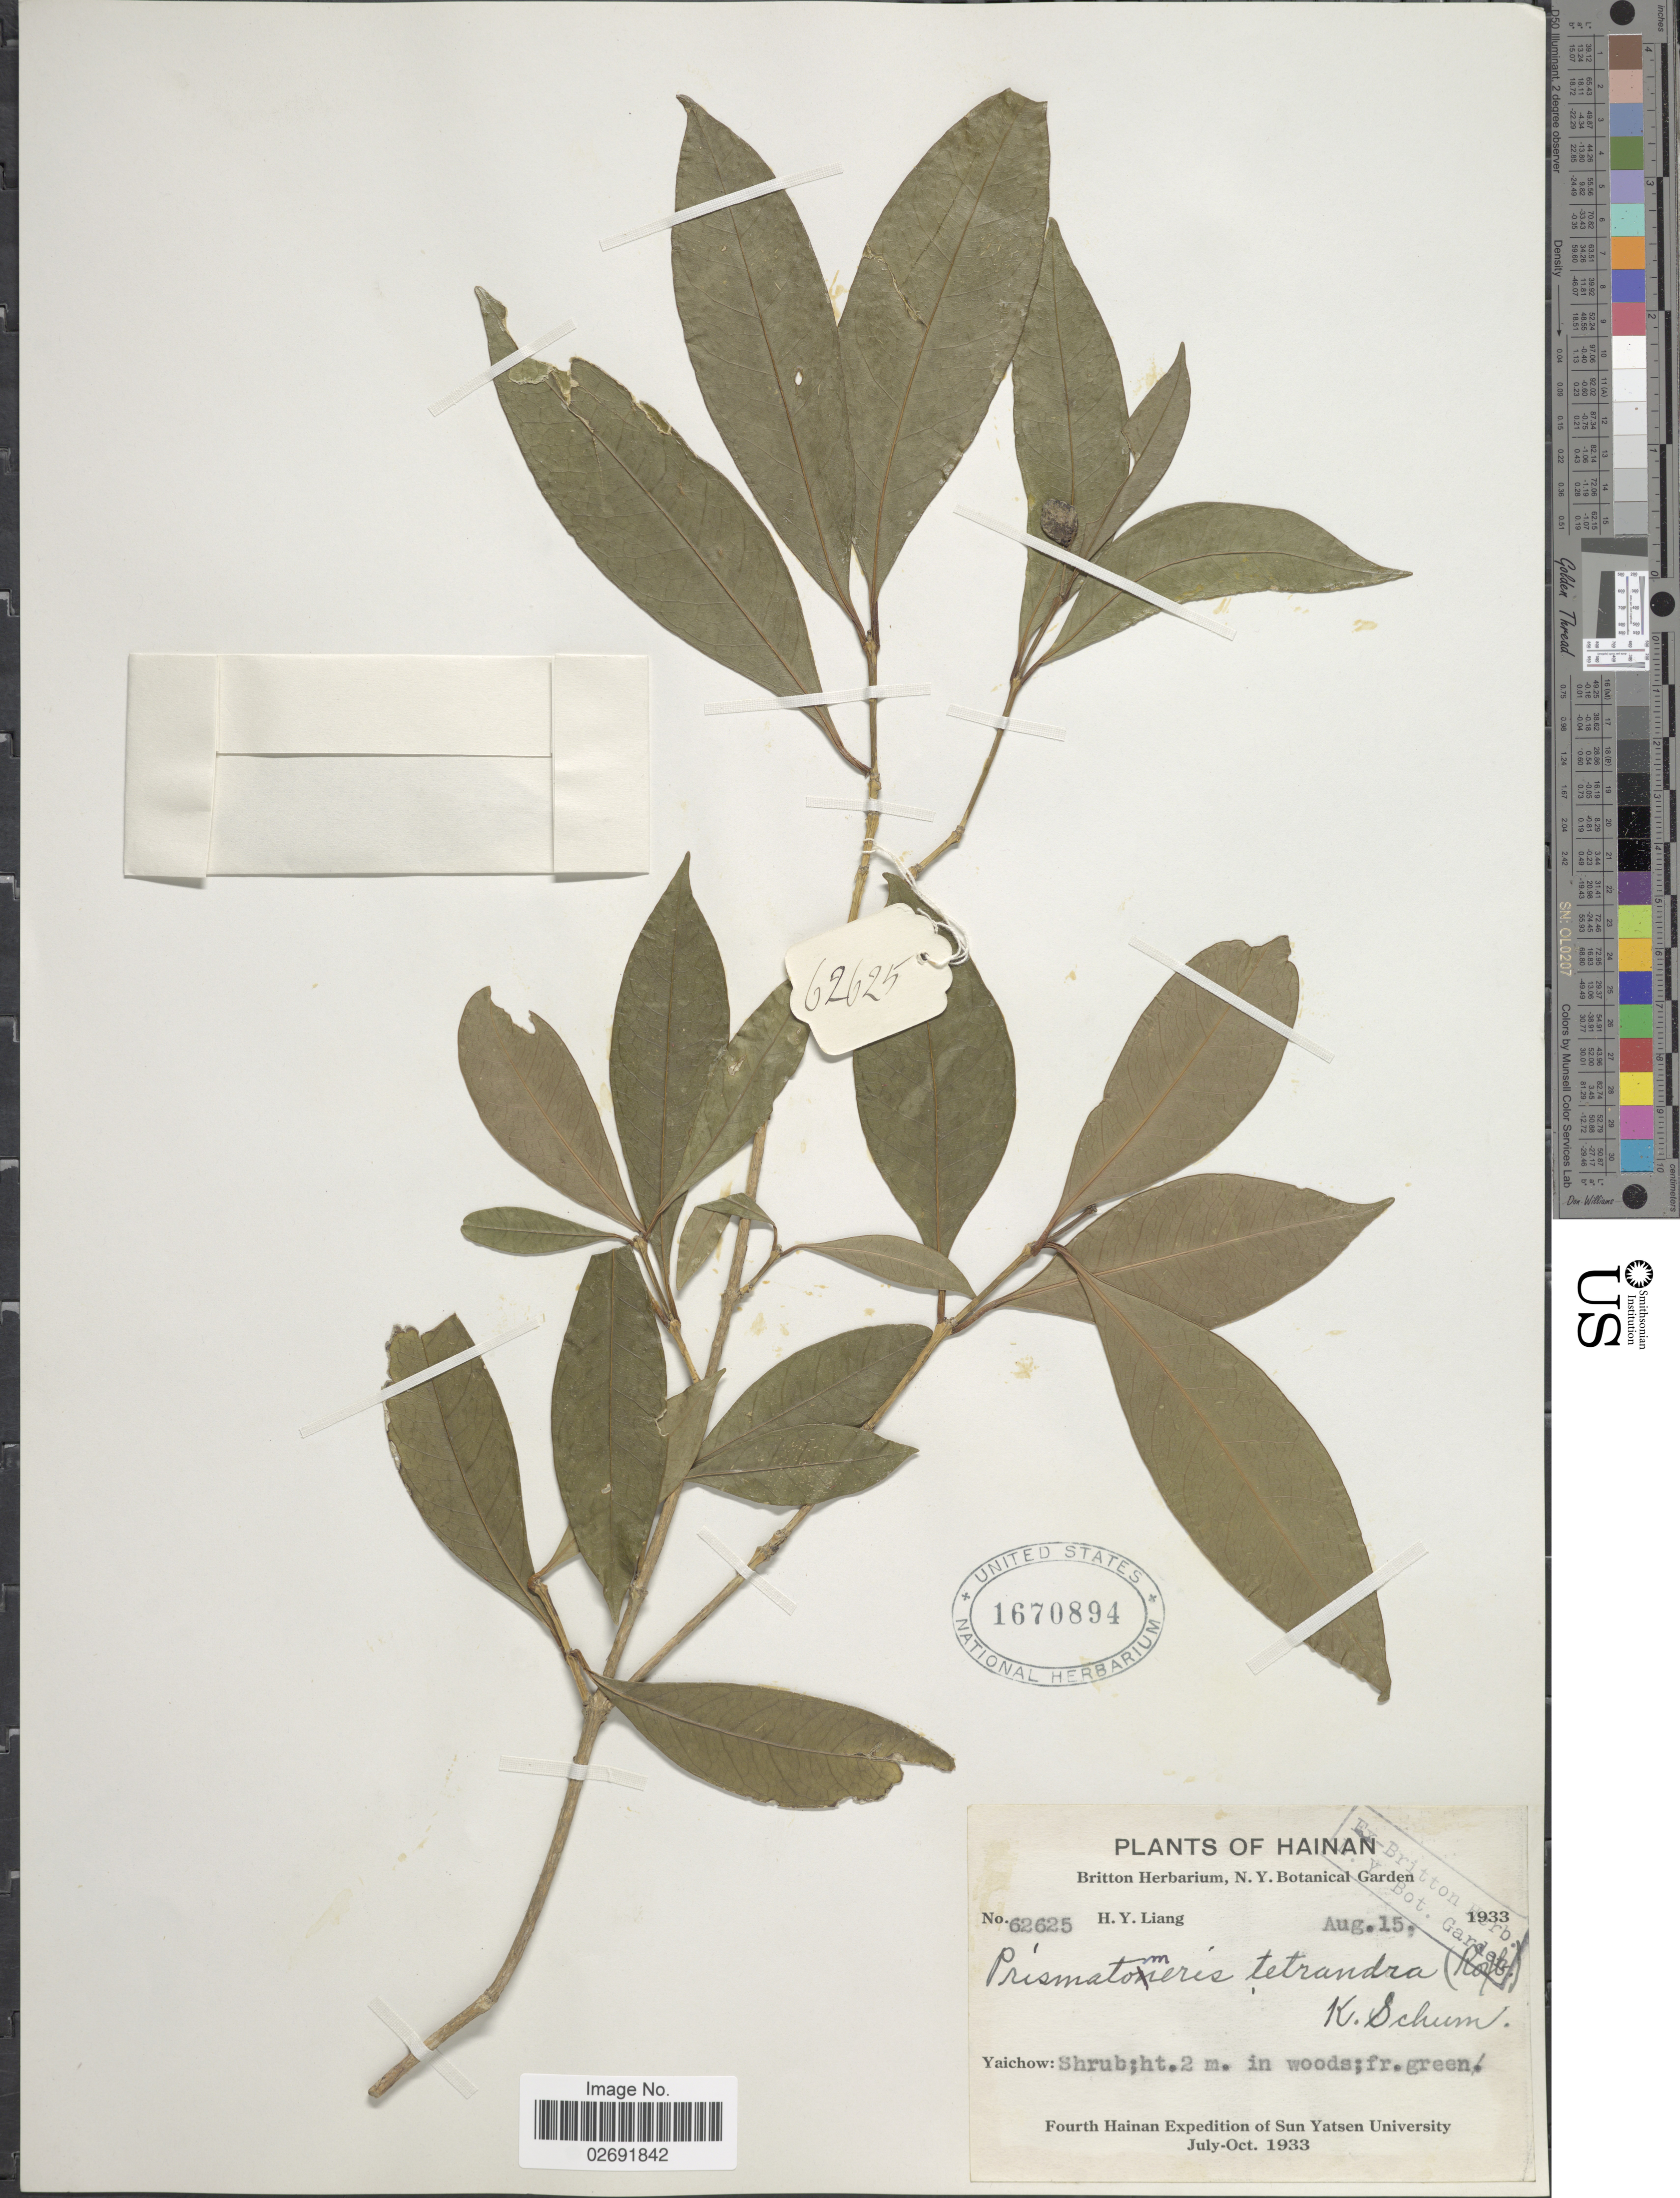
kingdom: Plantae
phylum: Tracheophyta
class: Magnoliopsida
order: Gentianales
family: Rubiaceae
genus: Prismatomeris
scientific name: Prismatomeris tetrandra subsp. tetrandra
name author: (Roxb.) K. Schum.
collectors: H. Y. Liang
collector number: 62625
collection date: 1933-08-15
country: China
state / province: Hainan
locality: Yaichow; in woods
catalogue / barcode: US 1670894